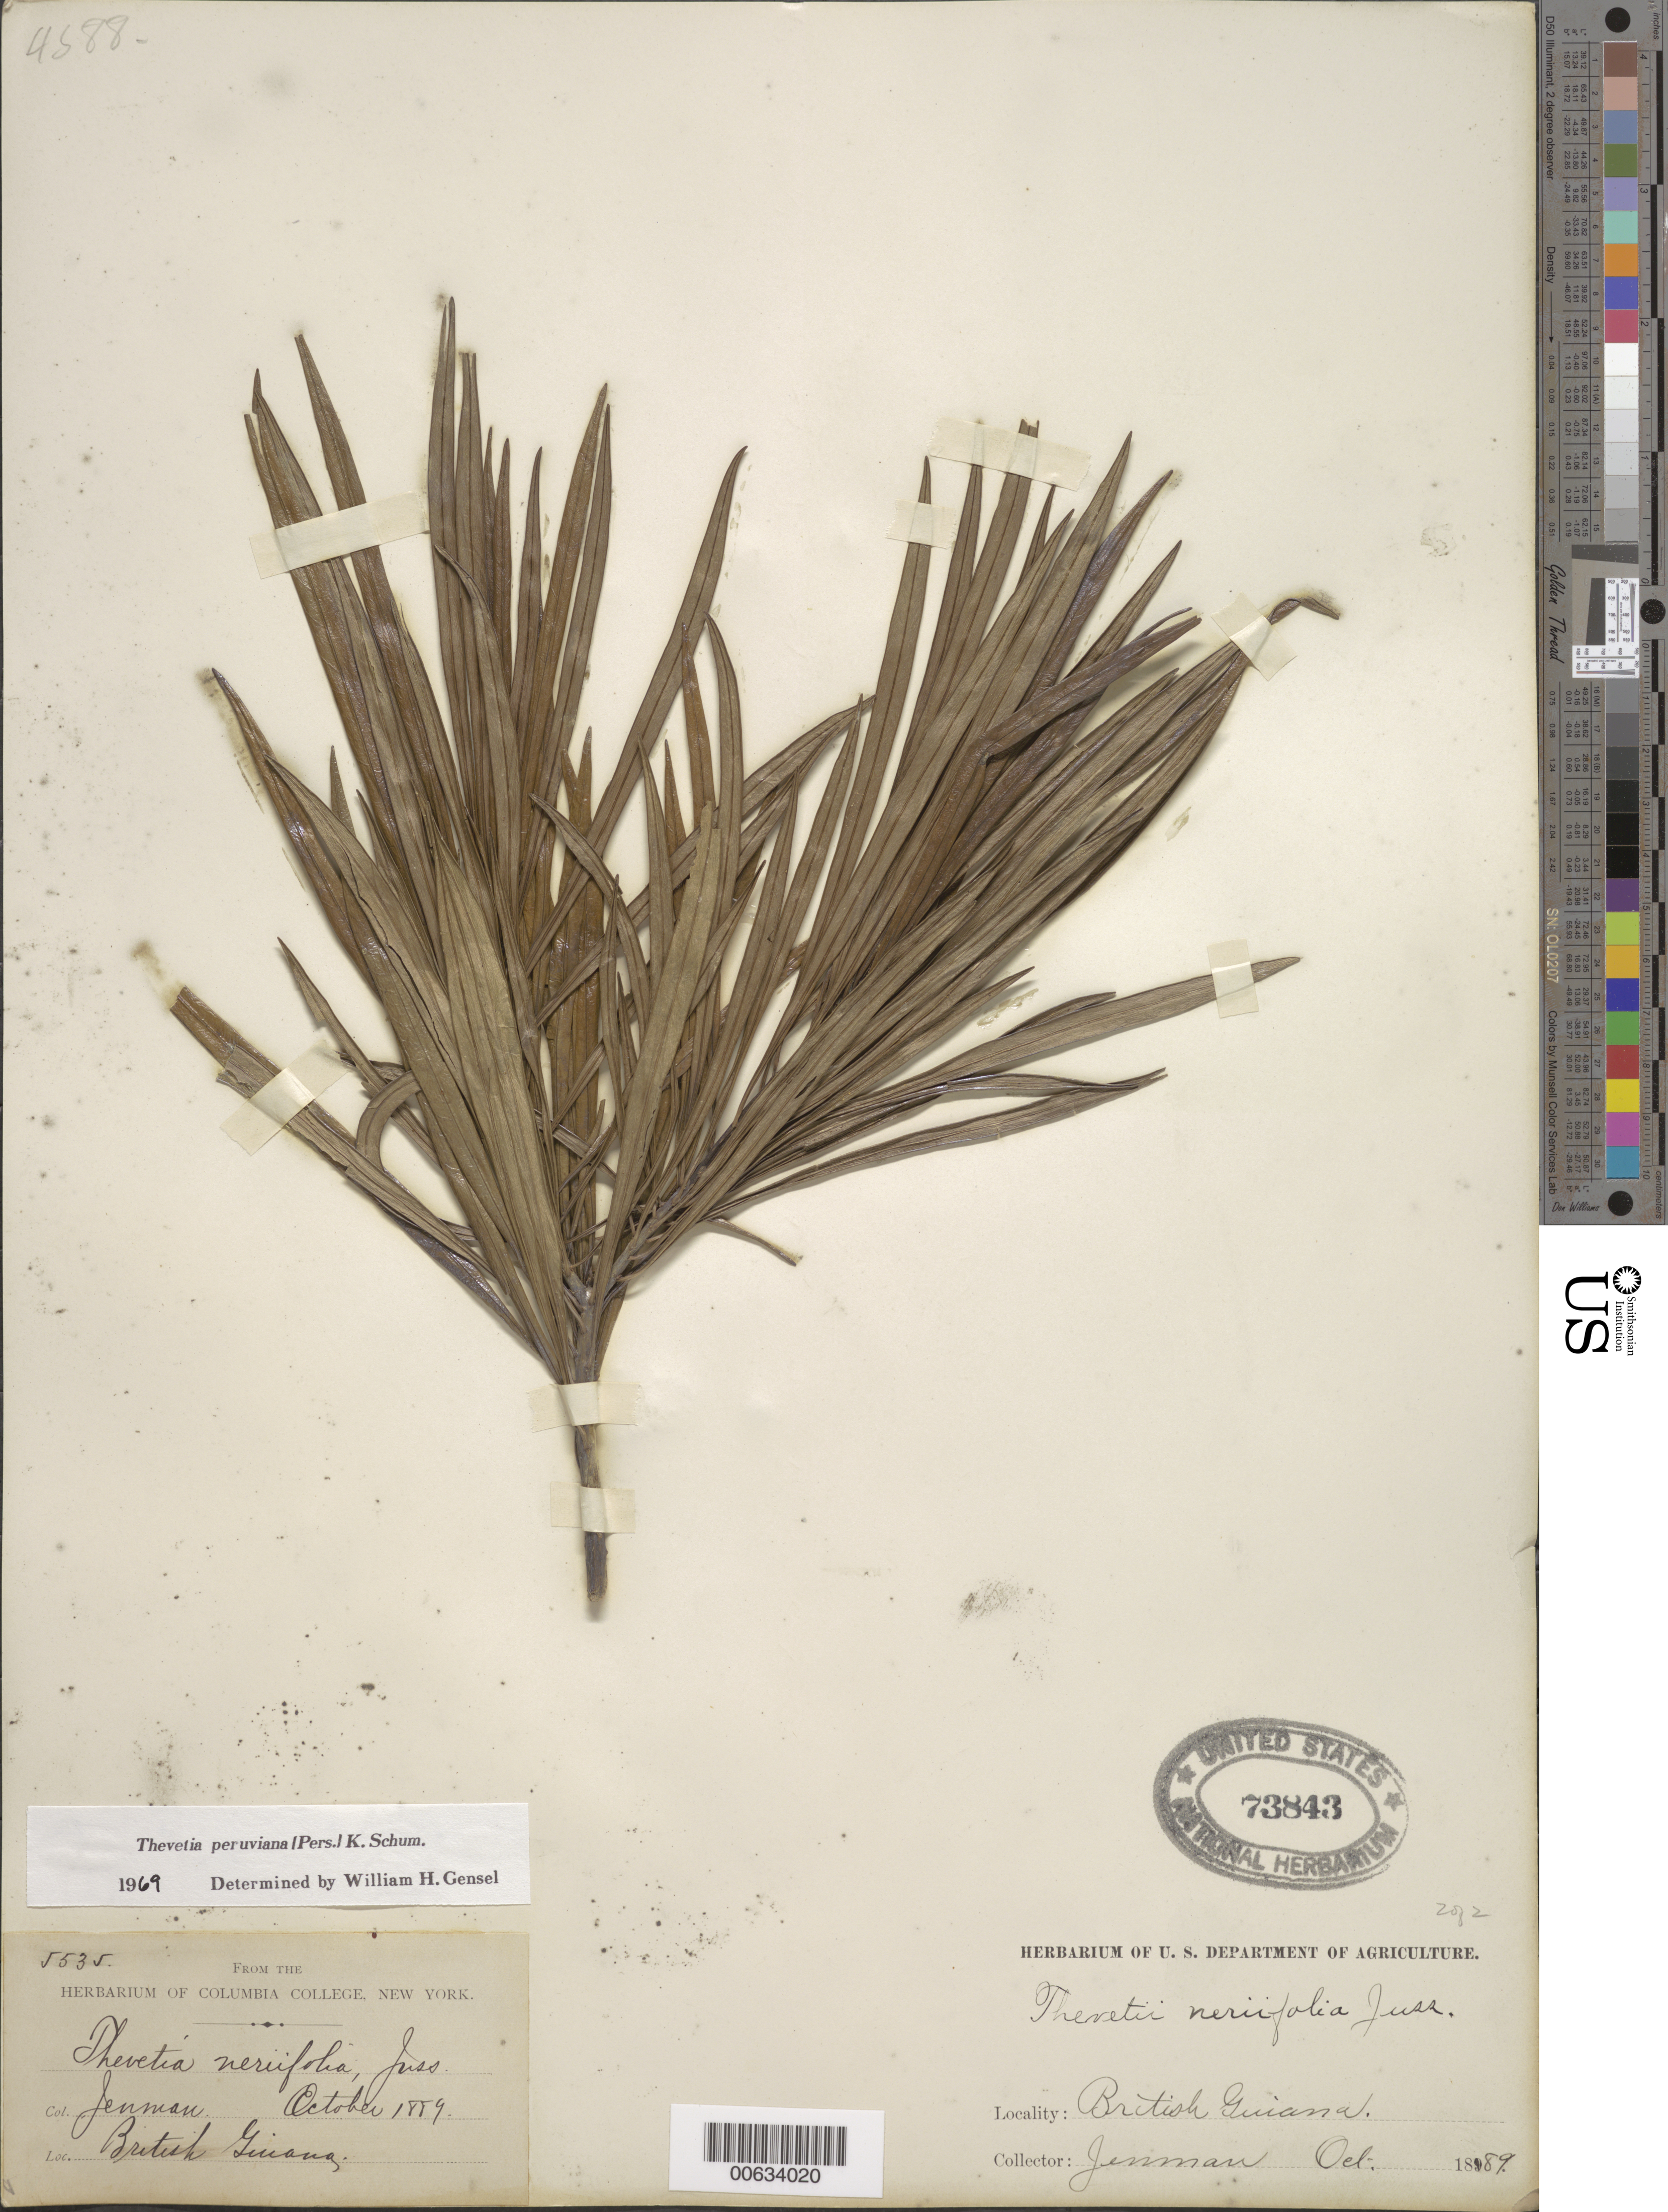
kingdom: Plantae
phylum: Tracheophyta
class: Magnoliopsida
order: Gentianales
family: Apocynaceae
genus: Thevetia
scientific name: Thevetia peruviana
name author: (Pers.) K. Schum.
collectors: -. Jenman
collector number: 5535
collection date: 1889-10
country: Guyana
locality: British Guiana.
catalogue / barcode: US 73843